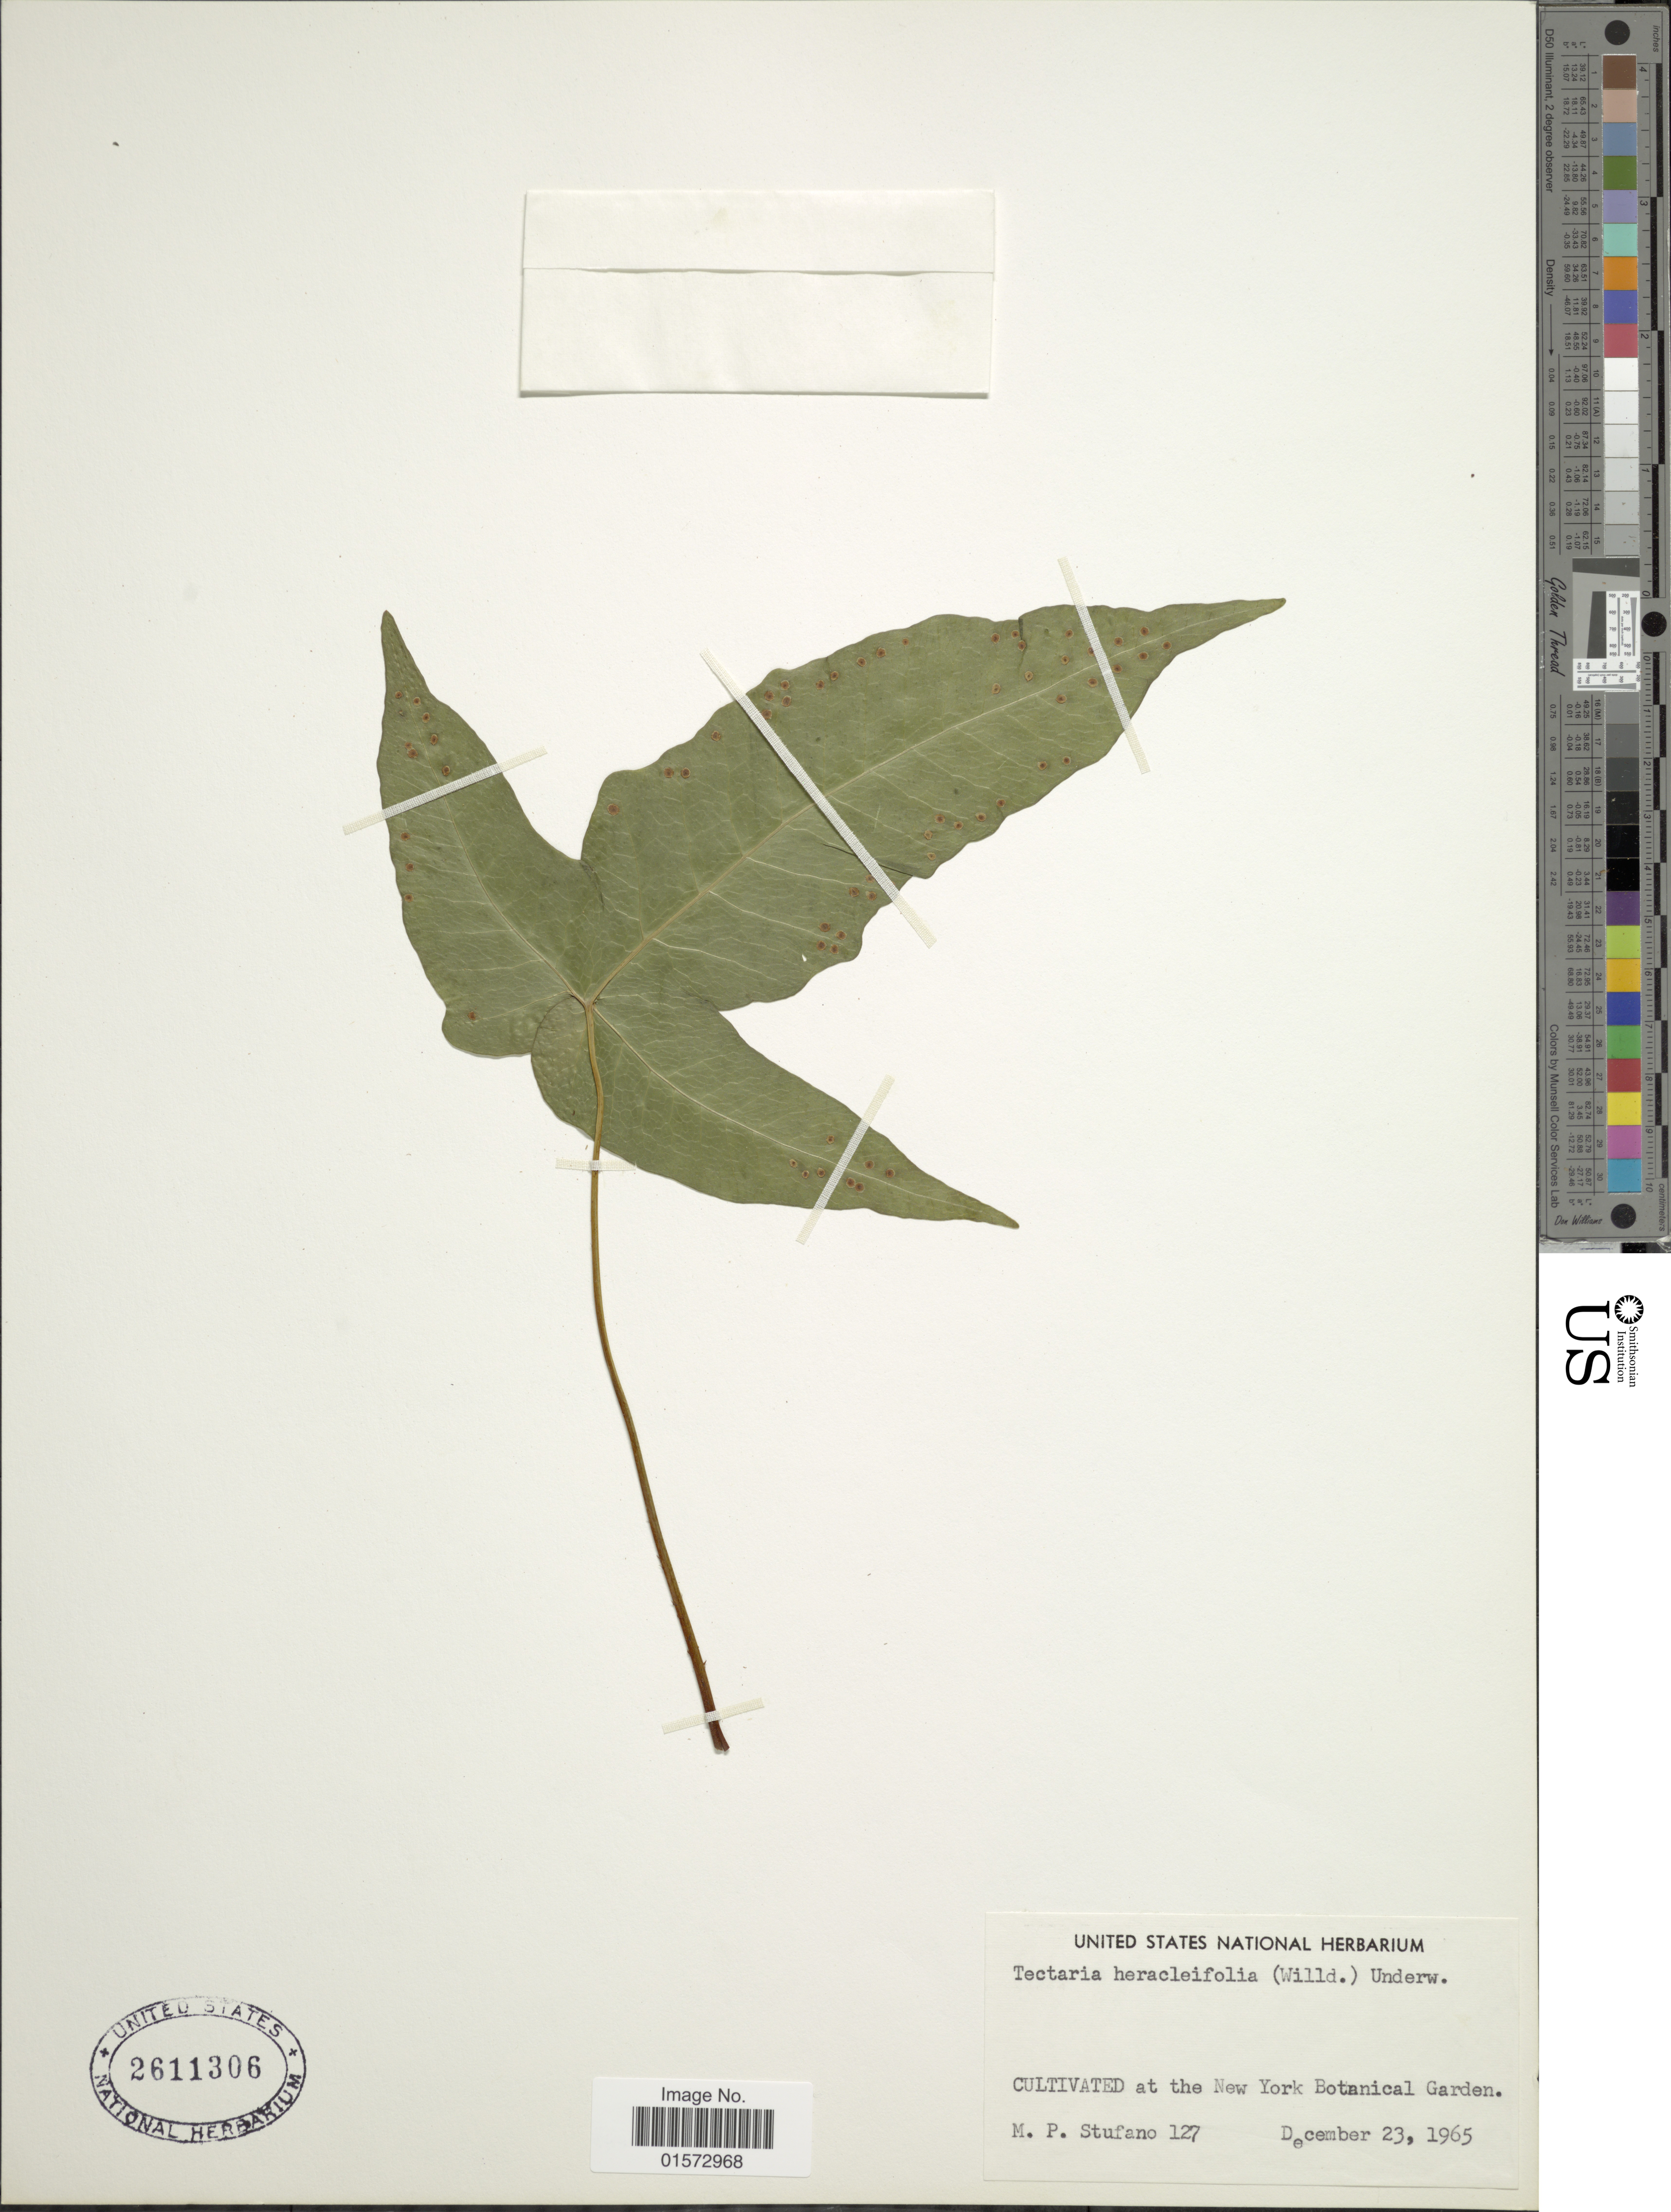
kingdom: Plantae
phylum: Tracheophyta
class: Polypodiopsida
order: Polypodiales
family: Tectariaceae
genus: Tectaria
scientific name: Tectaria heracleifolia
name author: (Willd.) Underw.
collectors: M. Stufano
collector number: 127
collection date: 1965-12-23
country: United States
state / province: New York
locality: At the New York Botanical Garden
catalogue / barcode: US 2611306